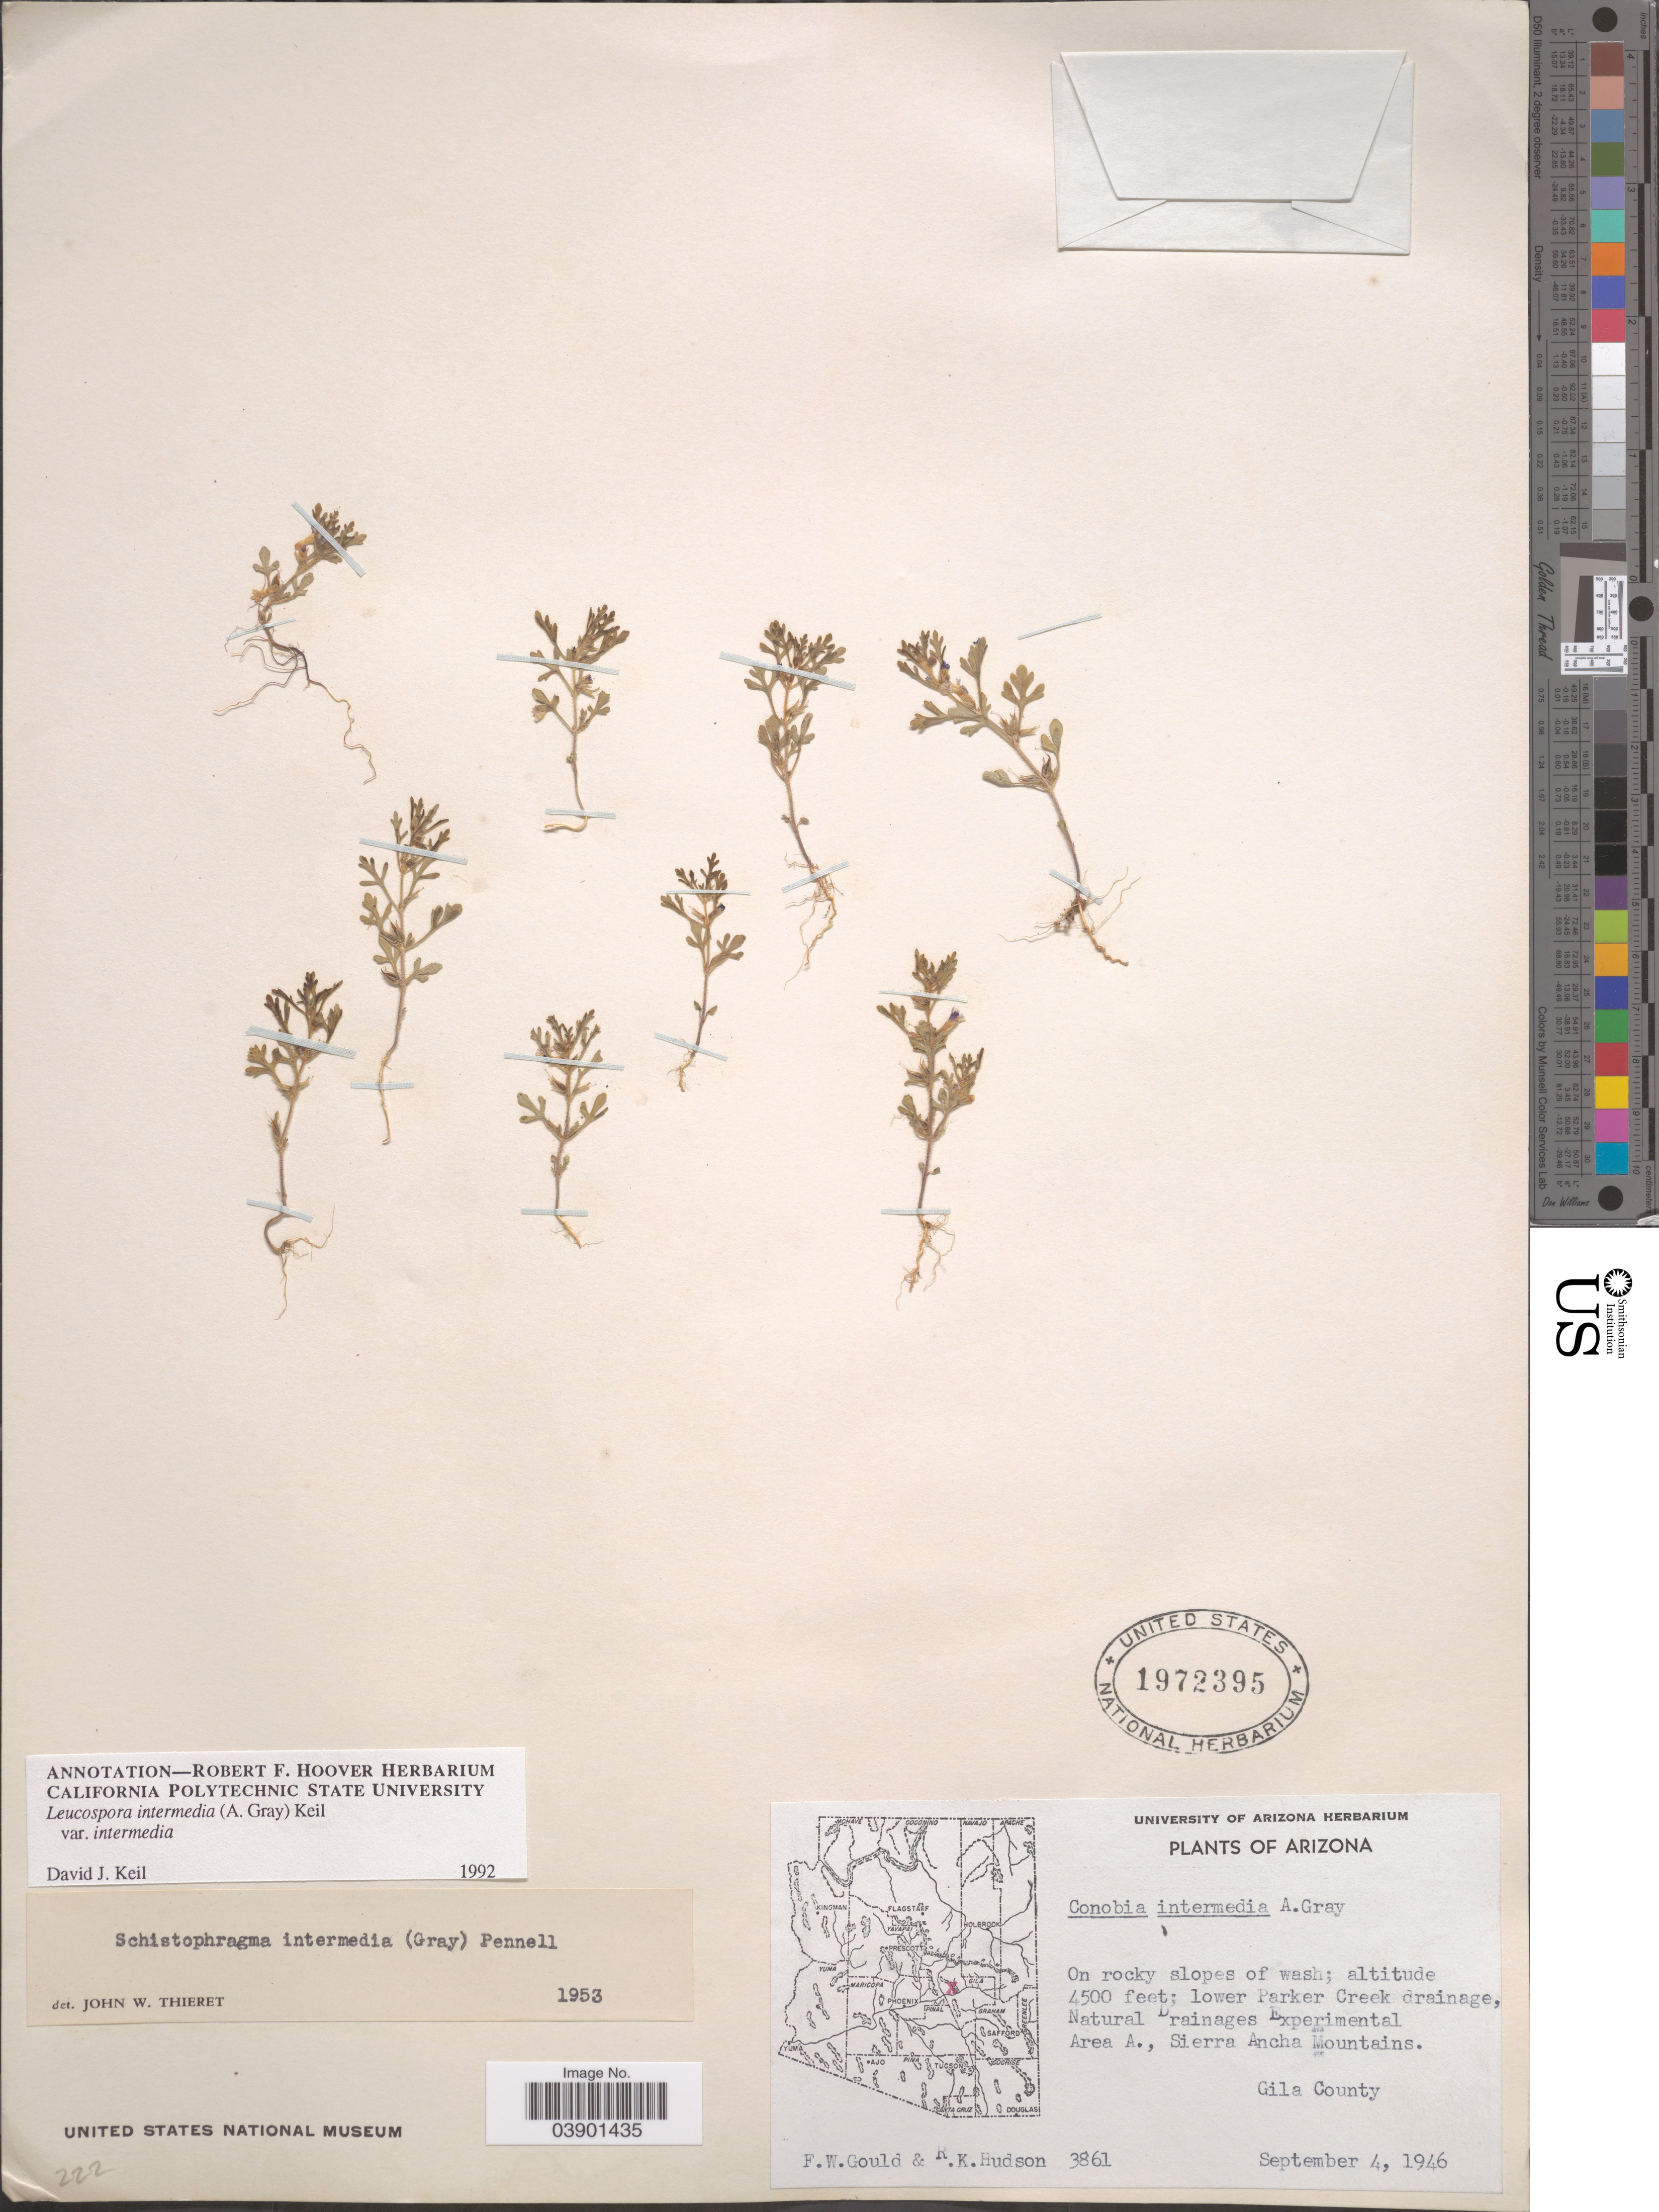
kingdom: Plantae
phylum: Tracheophyta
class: Magnoliopsida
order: Lamiales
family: Plantaginaceae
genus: Schistophragma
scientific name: Schistophragma intermedium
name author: (A. Gray) Pennell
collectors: F. W. Gould & R. K. Hudson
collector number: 3861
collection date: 1946-09-04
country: United States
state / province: Arizona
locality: On rocky slopes of wash; lower Parker Creek drainage, Natural Drainages Experimental Area A., Sierra Ancha Mountains. Gila County.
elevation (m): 1372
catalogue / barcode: US 1972395